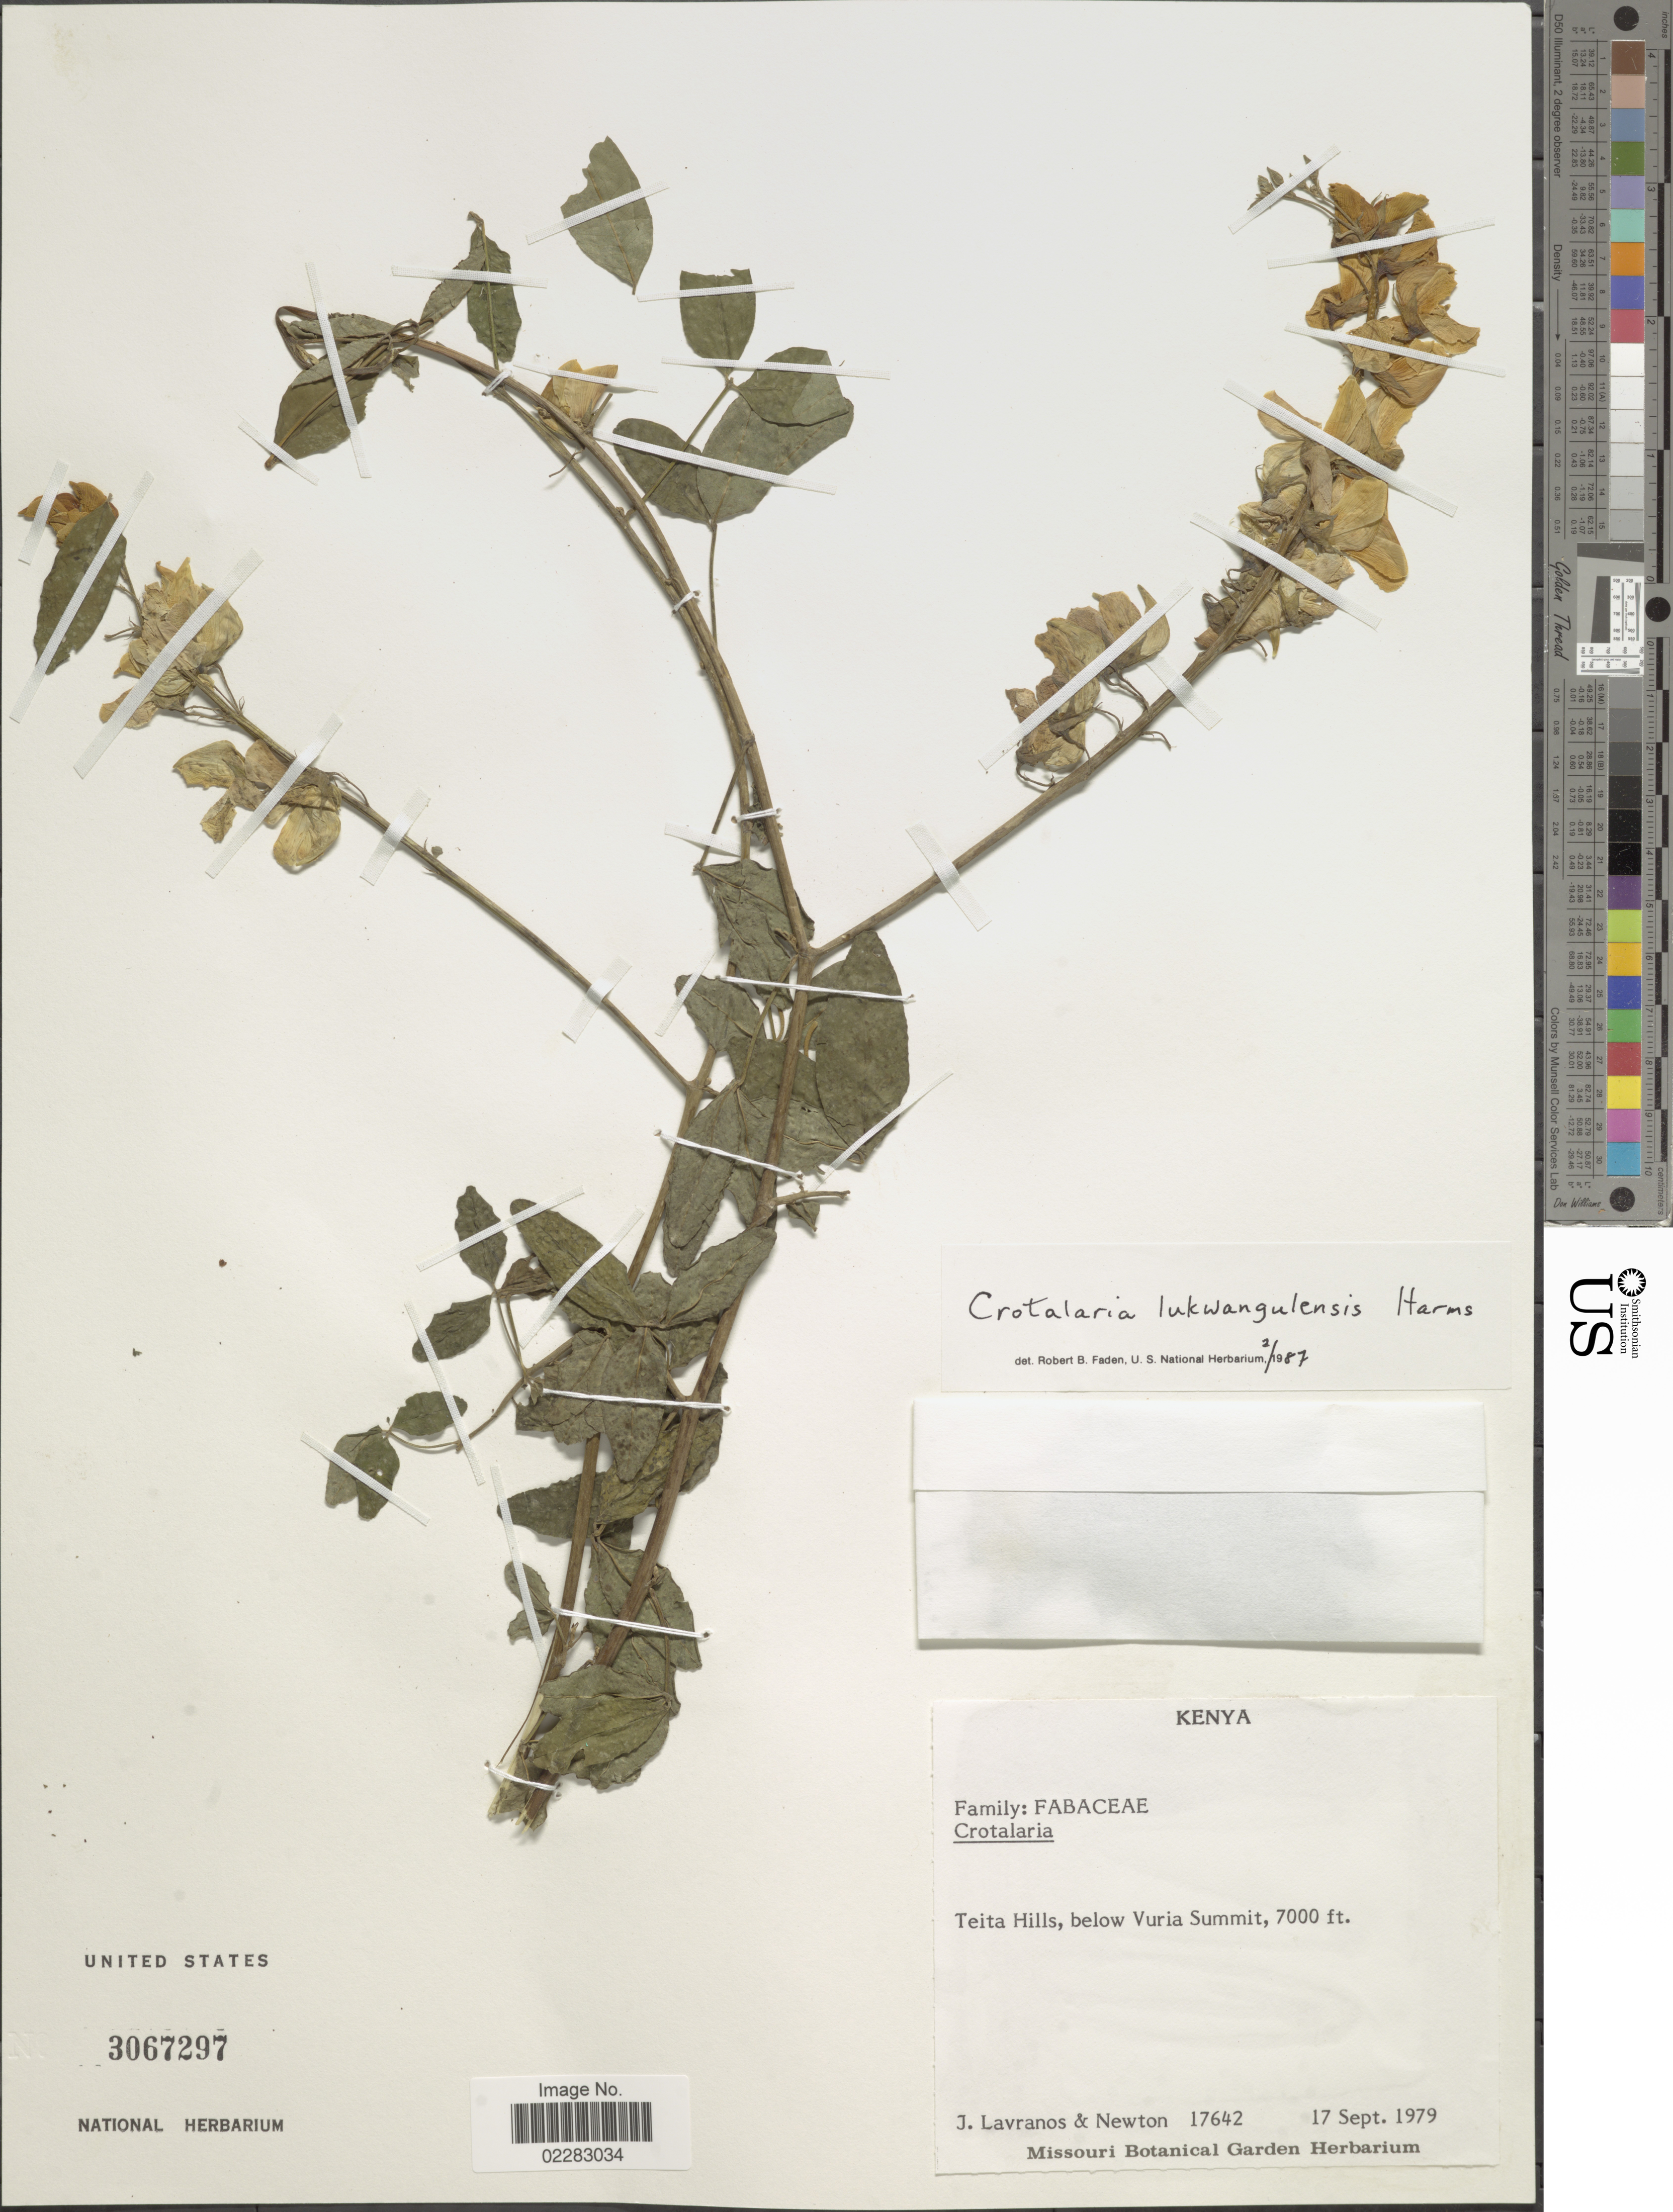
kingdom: Plantae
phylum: Tracheophyta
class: Magnoliopsida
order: Fabales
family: Fabaceae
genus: Crotalaria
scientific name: Crotalaria lukwangulensis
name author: Harms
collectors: J. Lavranos & -. Newton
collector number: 17642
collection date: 1979-09-17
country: Kenya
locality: Teita Hills, below vuria Summit.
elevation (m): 2134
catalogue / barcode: US 3067297